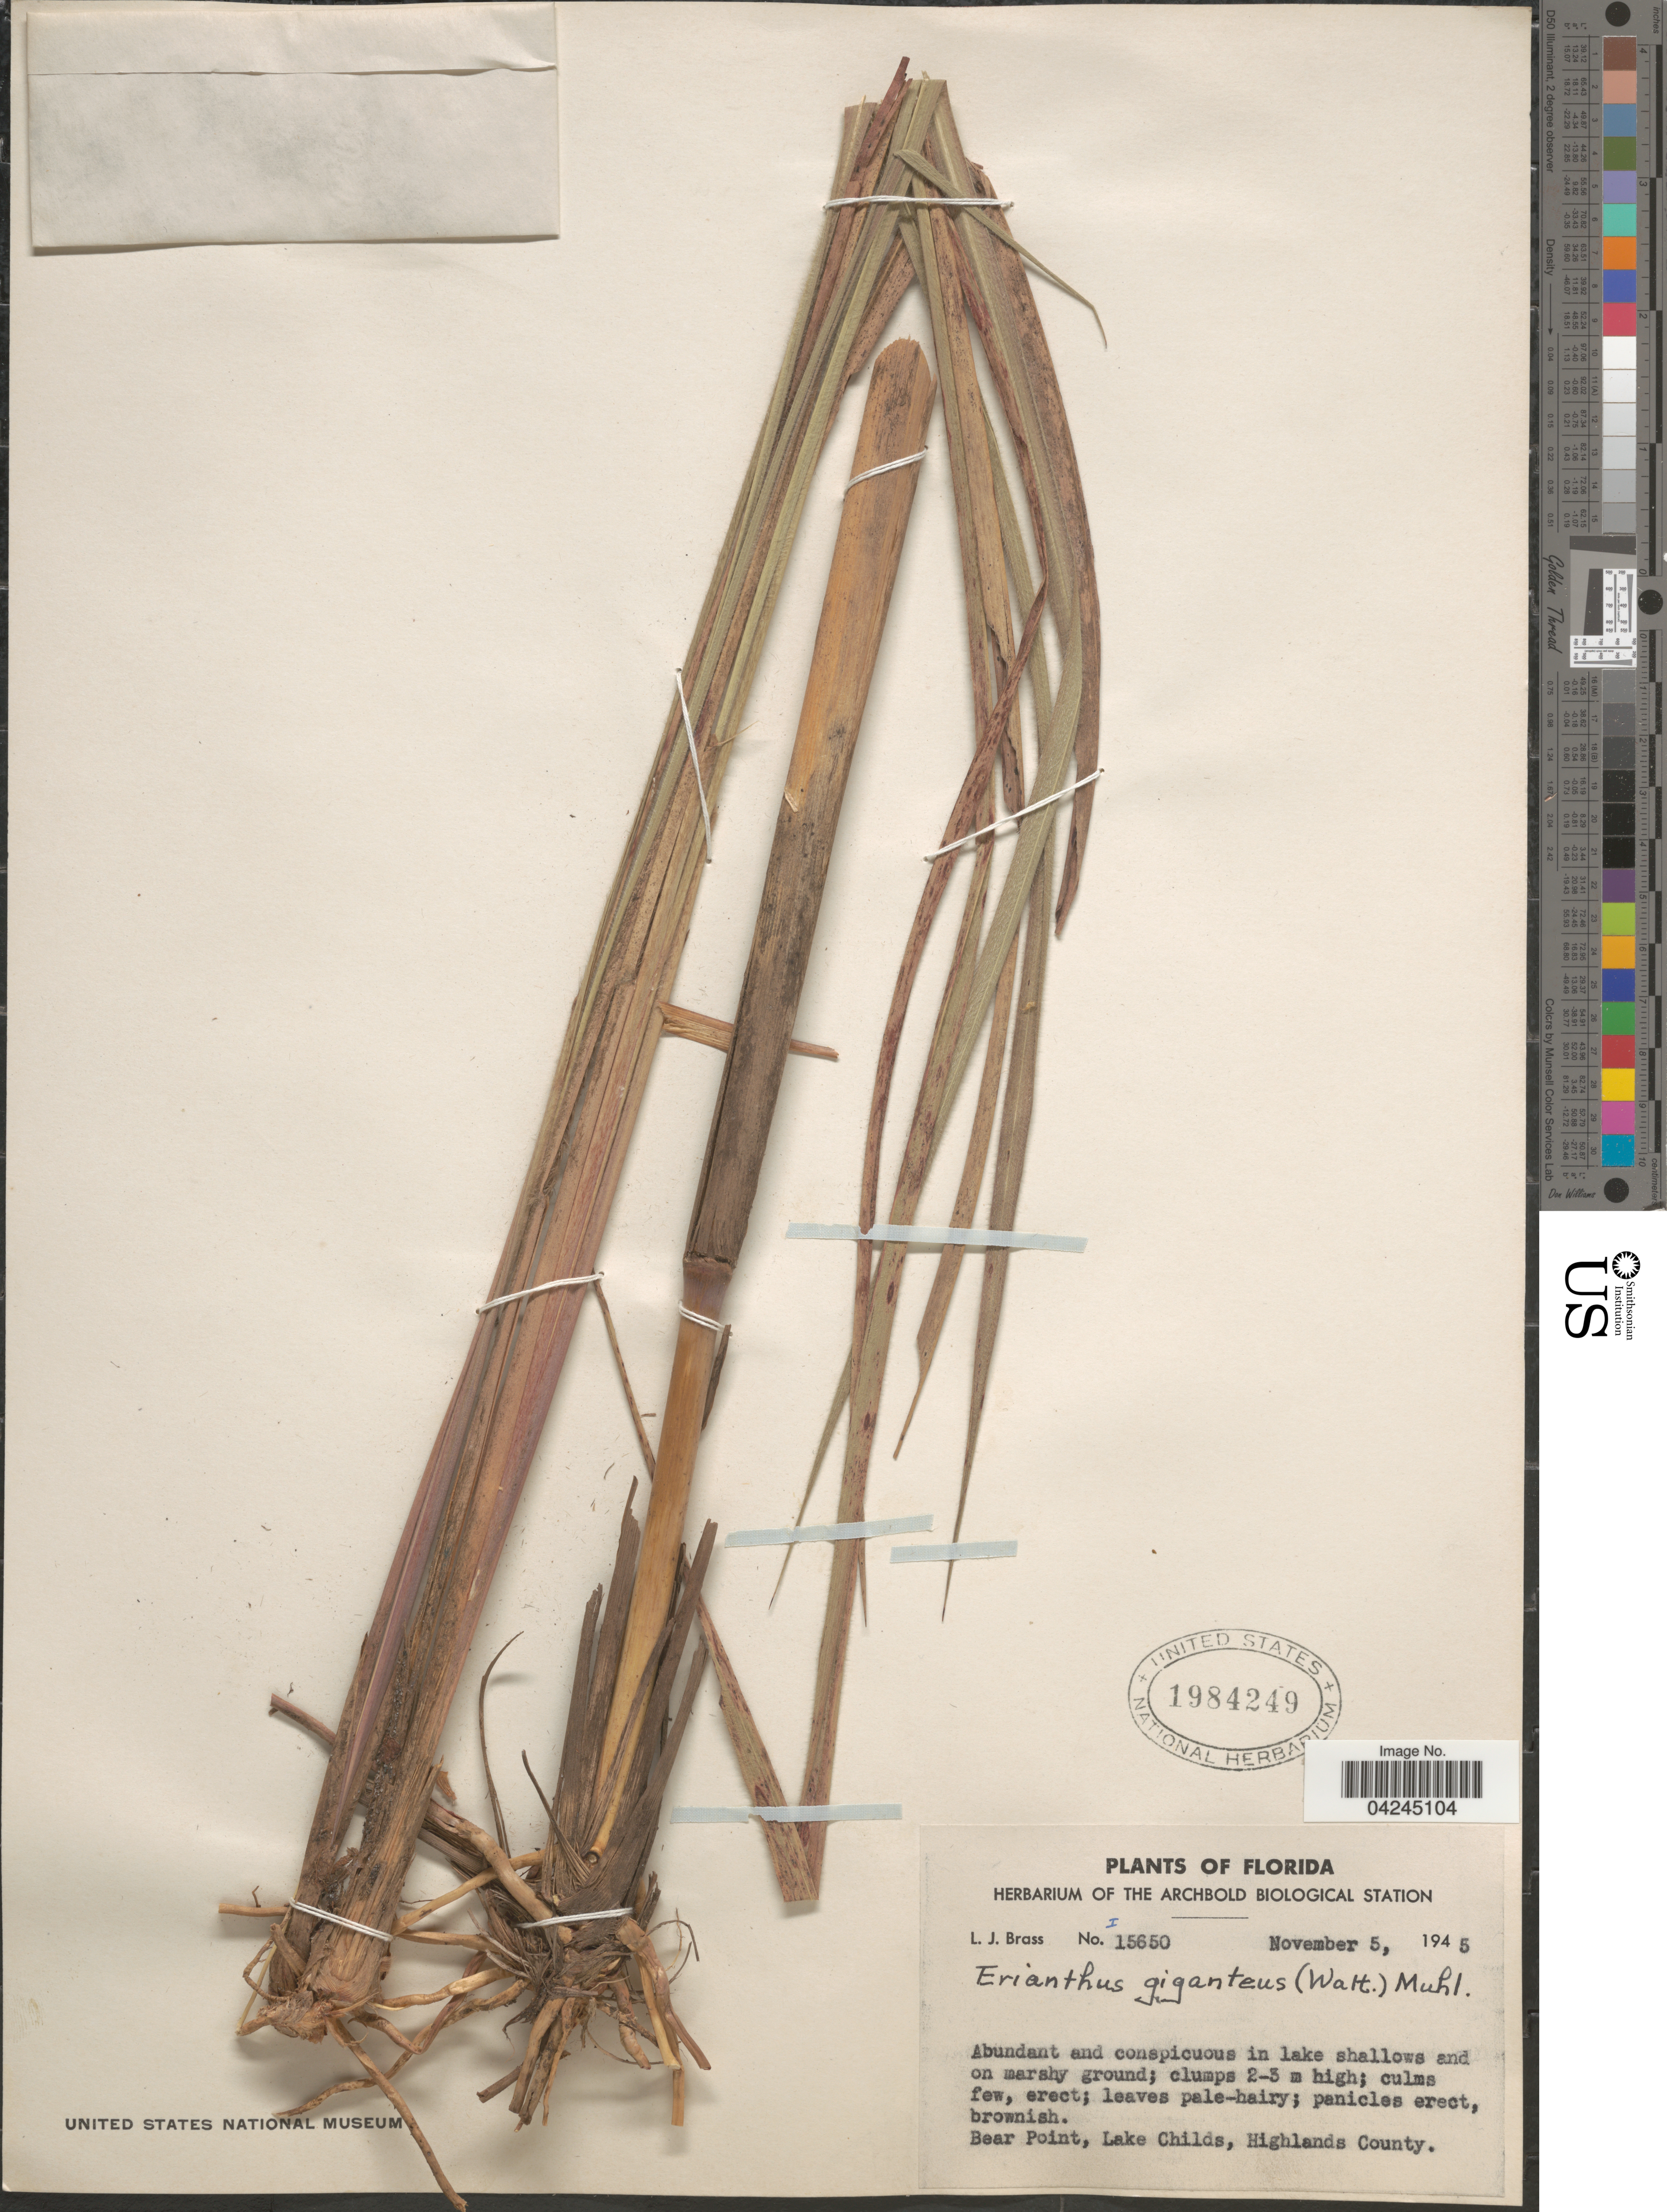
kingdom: Plantae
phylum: Tracheophyta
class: Liliopsida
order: Poales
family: Poaceae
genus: Erianthus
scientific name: Erianthus giganteus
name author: (Walter) P. Beauv.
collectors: L. J. Brass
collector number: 15650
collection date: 1945-11-05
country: United States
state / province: Florida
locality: Abundant and conspicuous in lake shallows and on marshy ground; Bear Point, Lake Childs, Highlands County.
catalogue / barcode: US 1984249